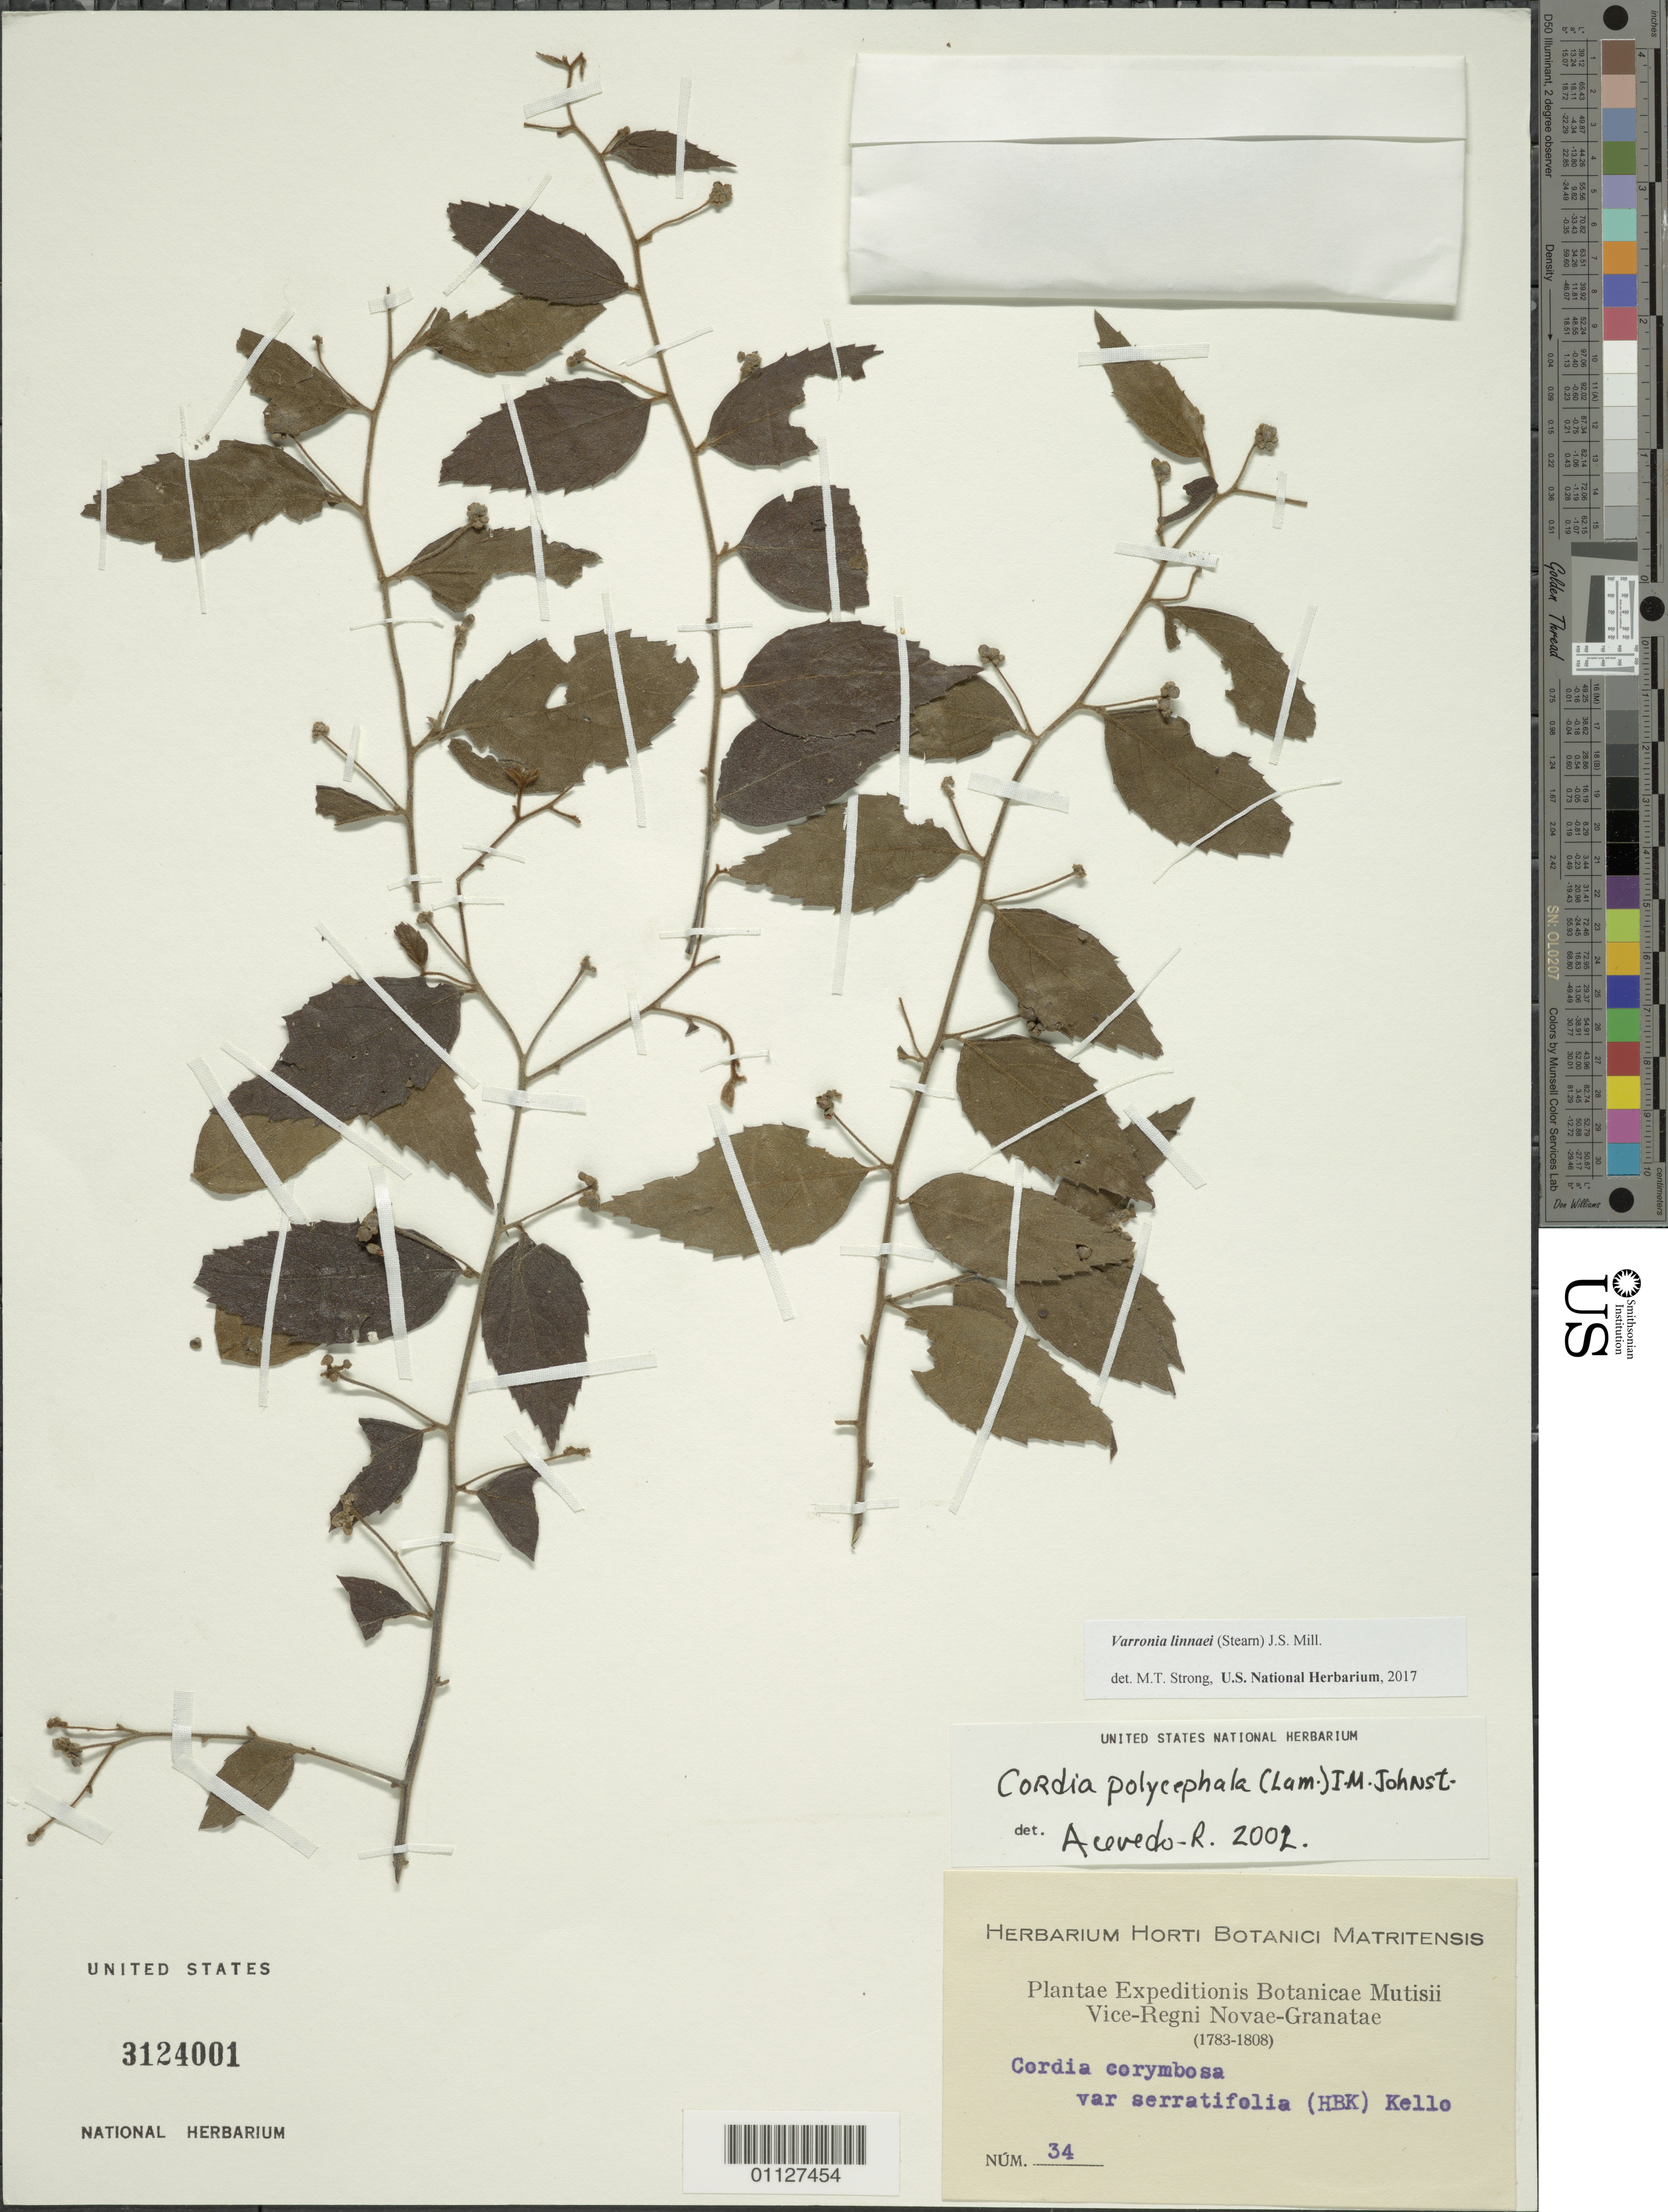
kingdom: Plantae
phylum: Tracheophyta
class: Magnoliopsida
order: Boraginales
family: Cordiaceae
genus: Varronia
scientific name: Varronia linnaei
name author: (Stearn) J.S. Mill.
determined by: Strong, Mark T., (BOT), Smithsonian Institution - National Museum of Natural History (UNITED STATES)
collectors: Herbarium Horti Botanici Matritensis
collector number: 34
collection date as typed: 01 Jan 1783 to 31 Dec 1808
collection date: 1783-01-01/1808-12-31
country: Grenada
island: Grenada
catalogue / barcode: US 3124001